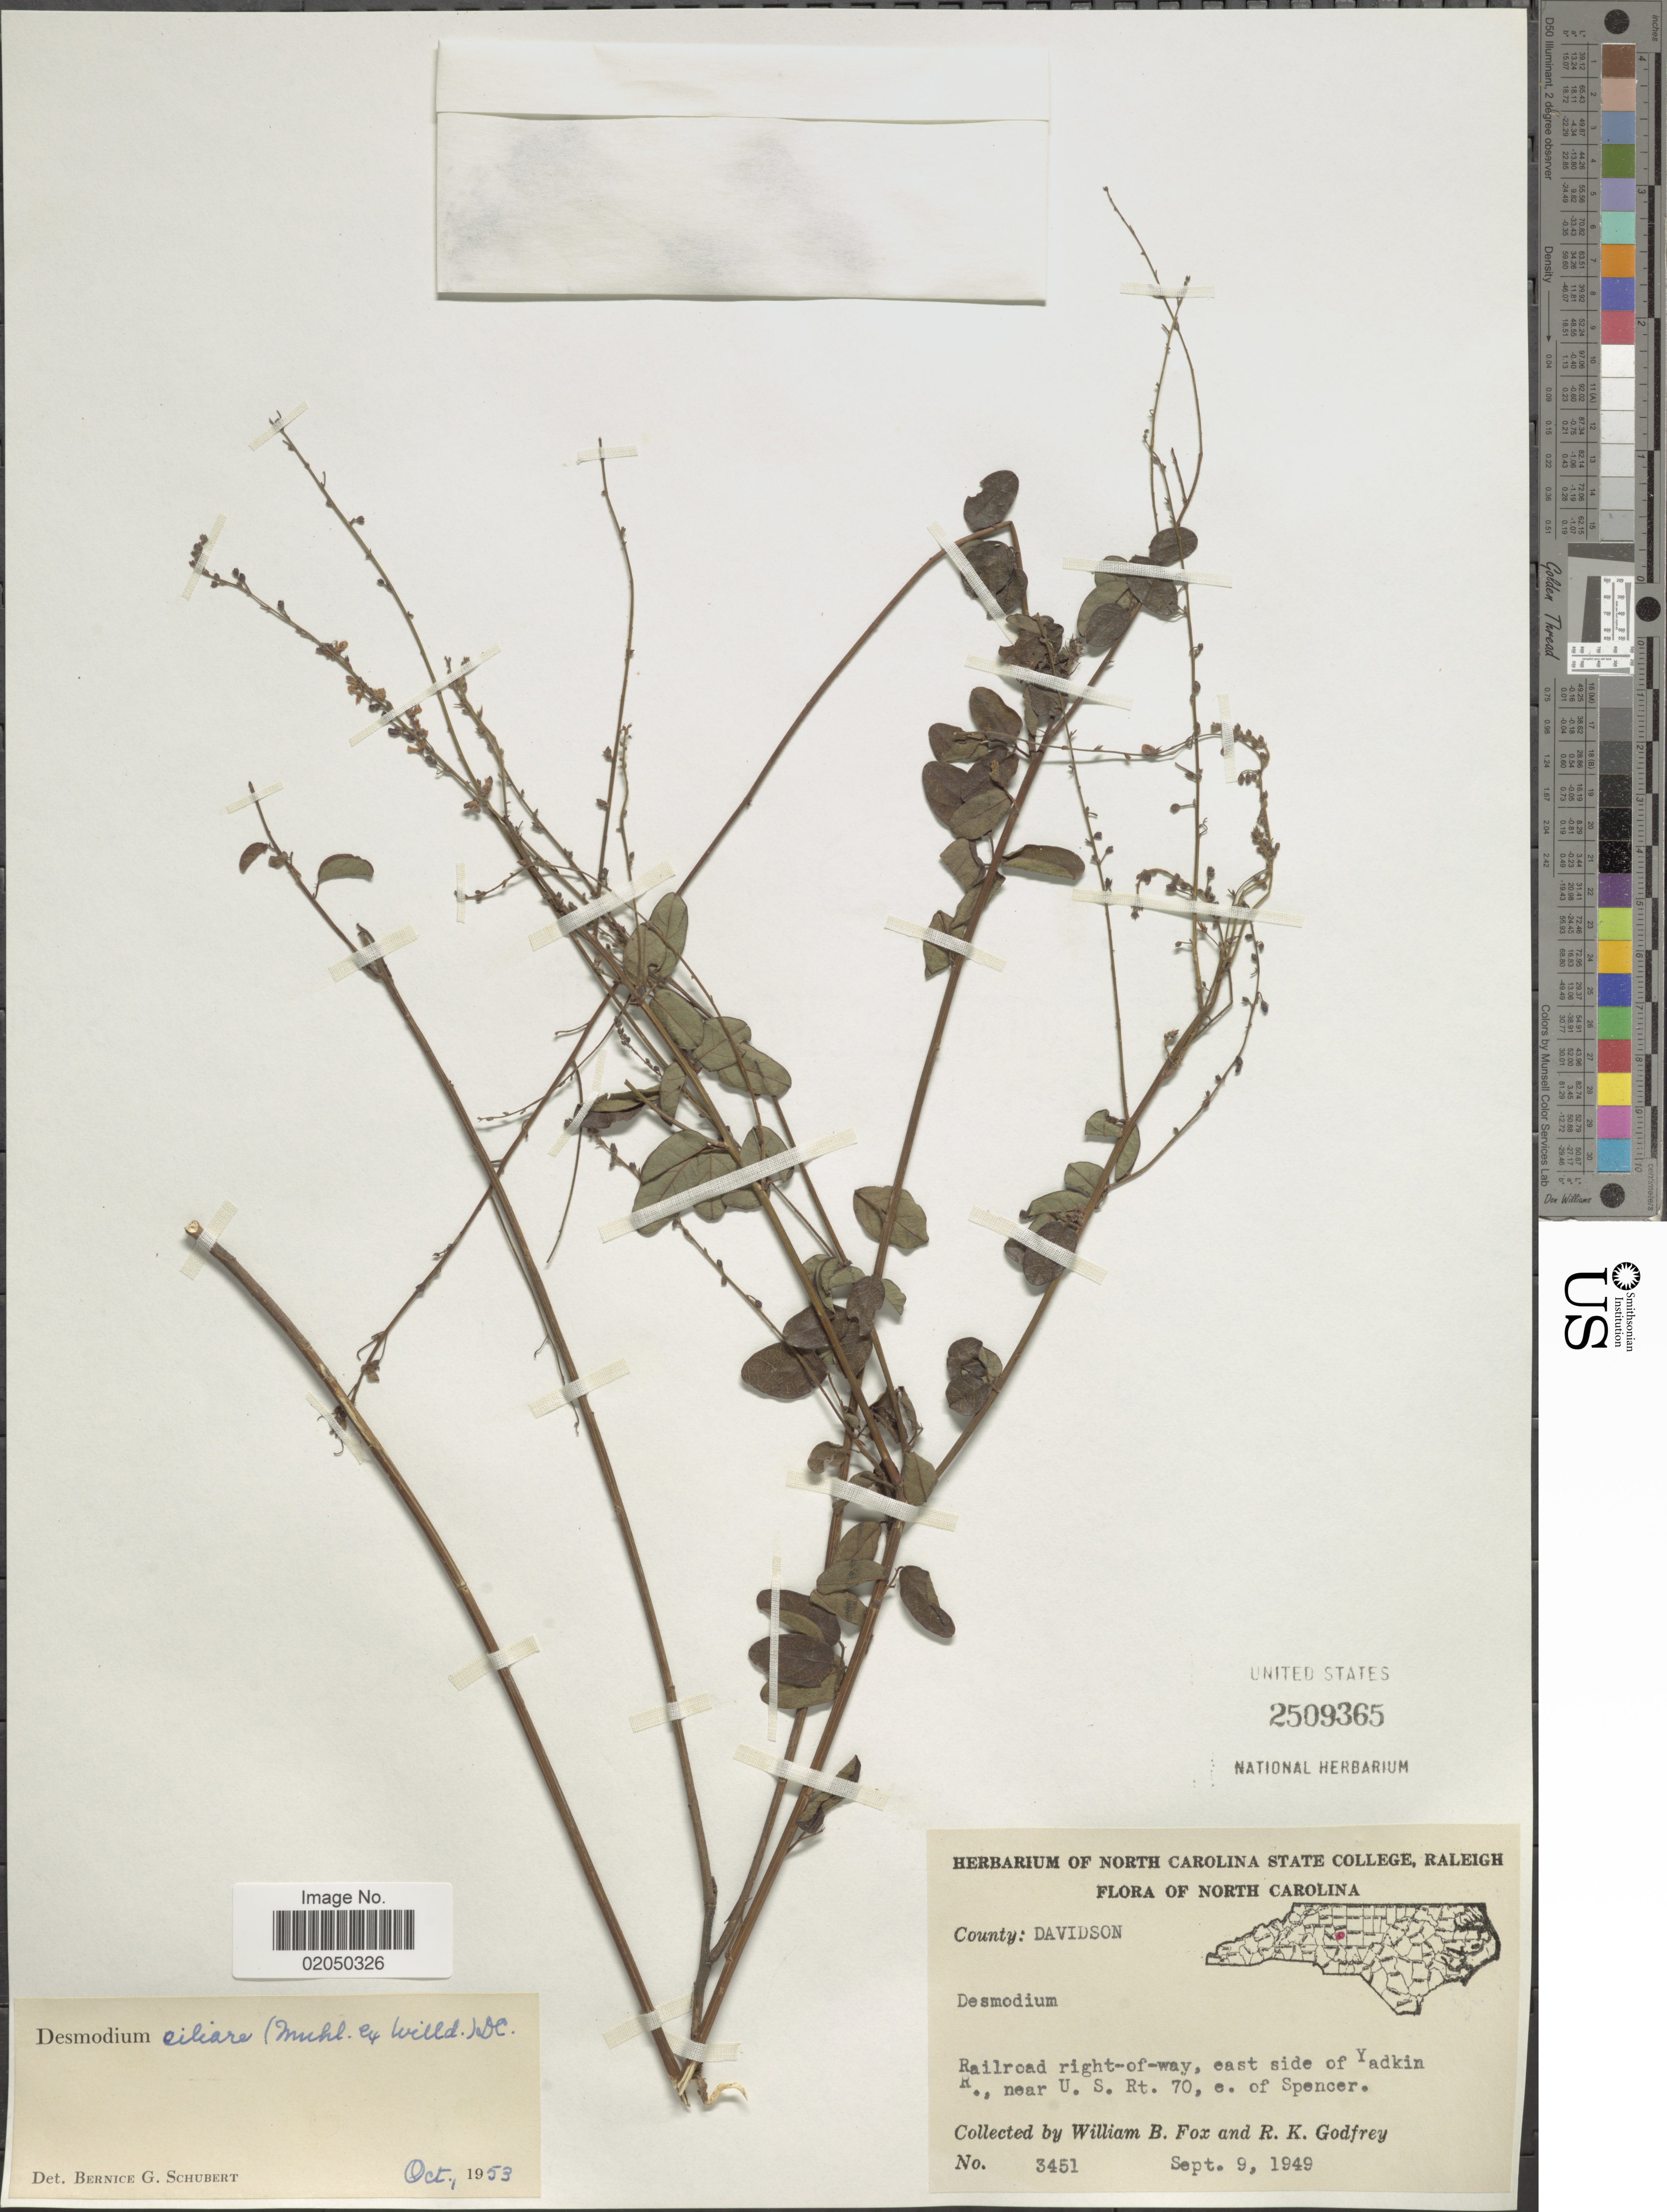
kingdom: Plantae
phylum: Tracheophyta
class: Magnoliopsida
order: Fabales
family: Fabaceae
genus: Desmodium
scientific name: Desmodium ciliare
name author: (Muhl. ex Willd.) DC.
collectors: W. B. Fox & R. K. Godfrey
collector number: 3451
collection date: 1949-09-09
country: United States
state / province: North Carolina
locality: County Davidson, Railroad right of way, east side of Yadkin R. near U.S. Rt 70, e. of Spencer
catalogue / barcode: US 2509365